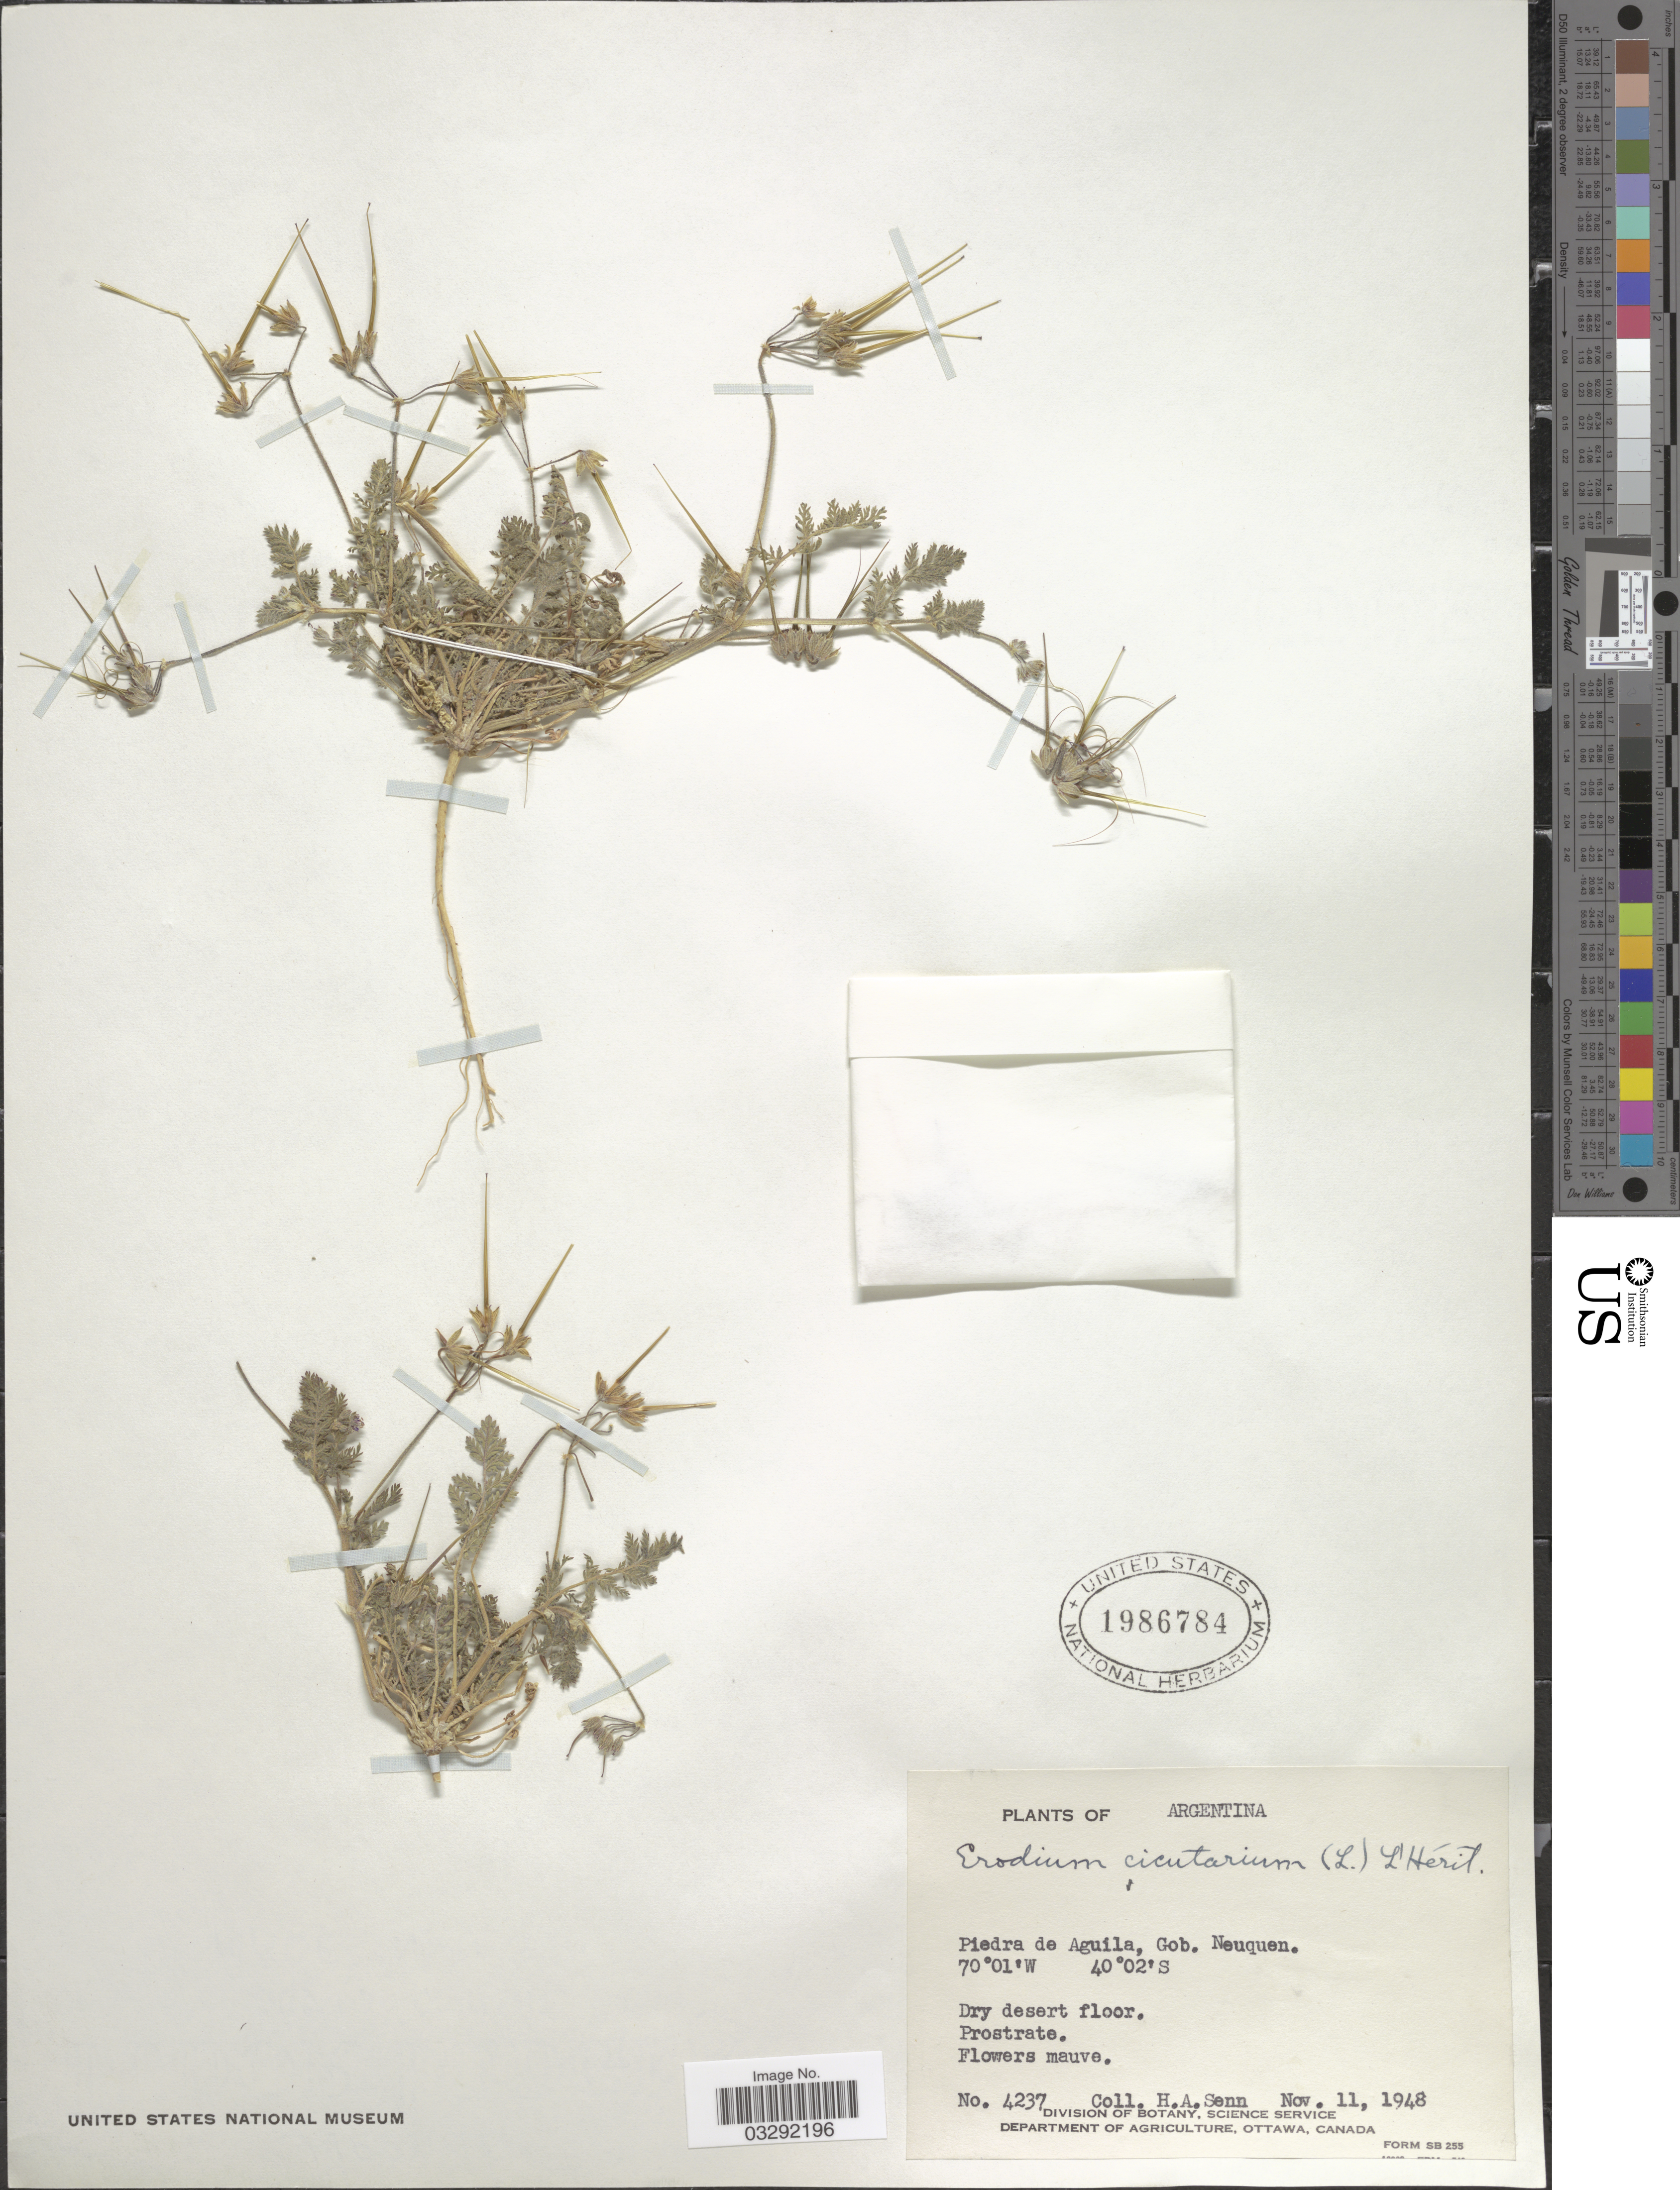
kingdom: Plantae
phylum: Tracheophyta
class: Magnoliopsida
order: Geraniales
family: Geraniaceae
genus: Erodium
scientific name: Erodium cicutarium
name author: (L.) L'Hér.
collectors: H. Senn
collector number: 4237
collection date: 1948-11-11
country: Argentina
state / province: Neuquen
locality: Piedra de Aguila, Gob. Neuquen.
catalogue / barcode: US 1986784